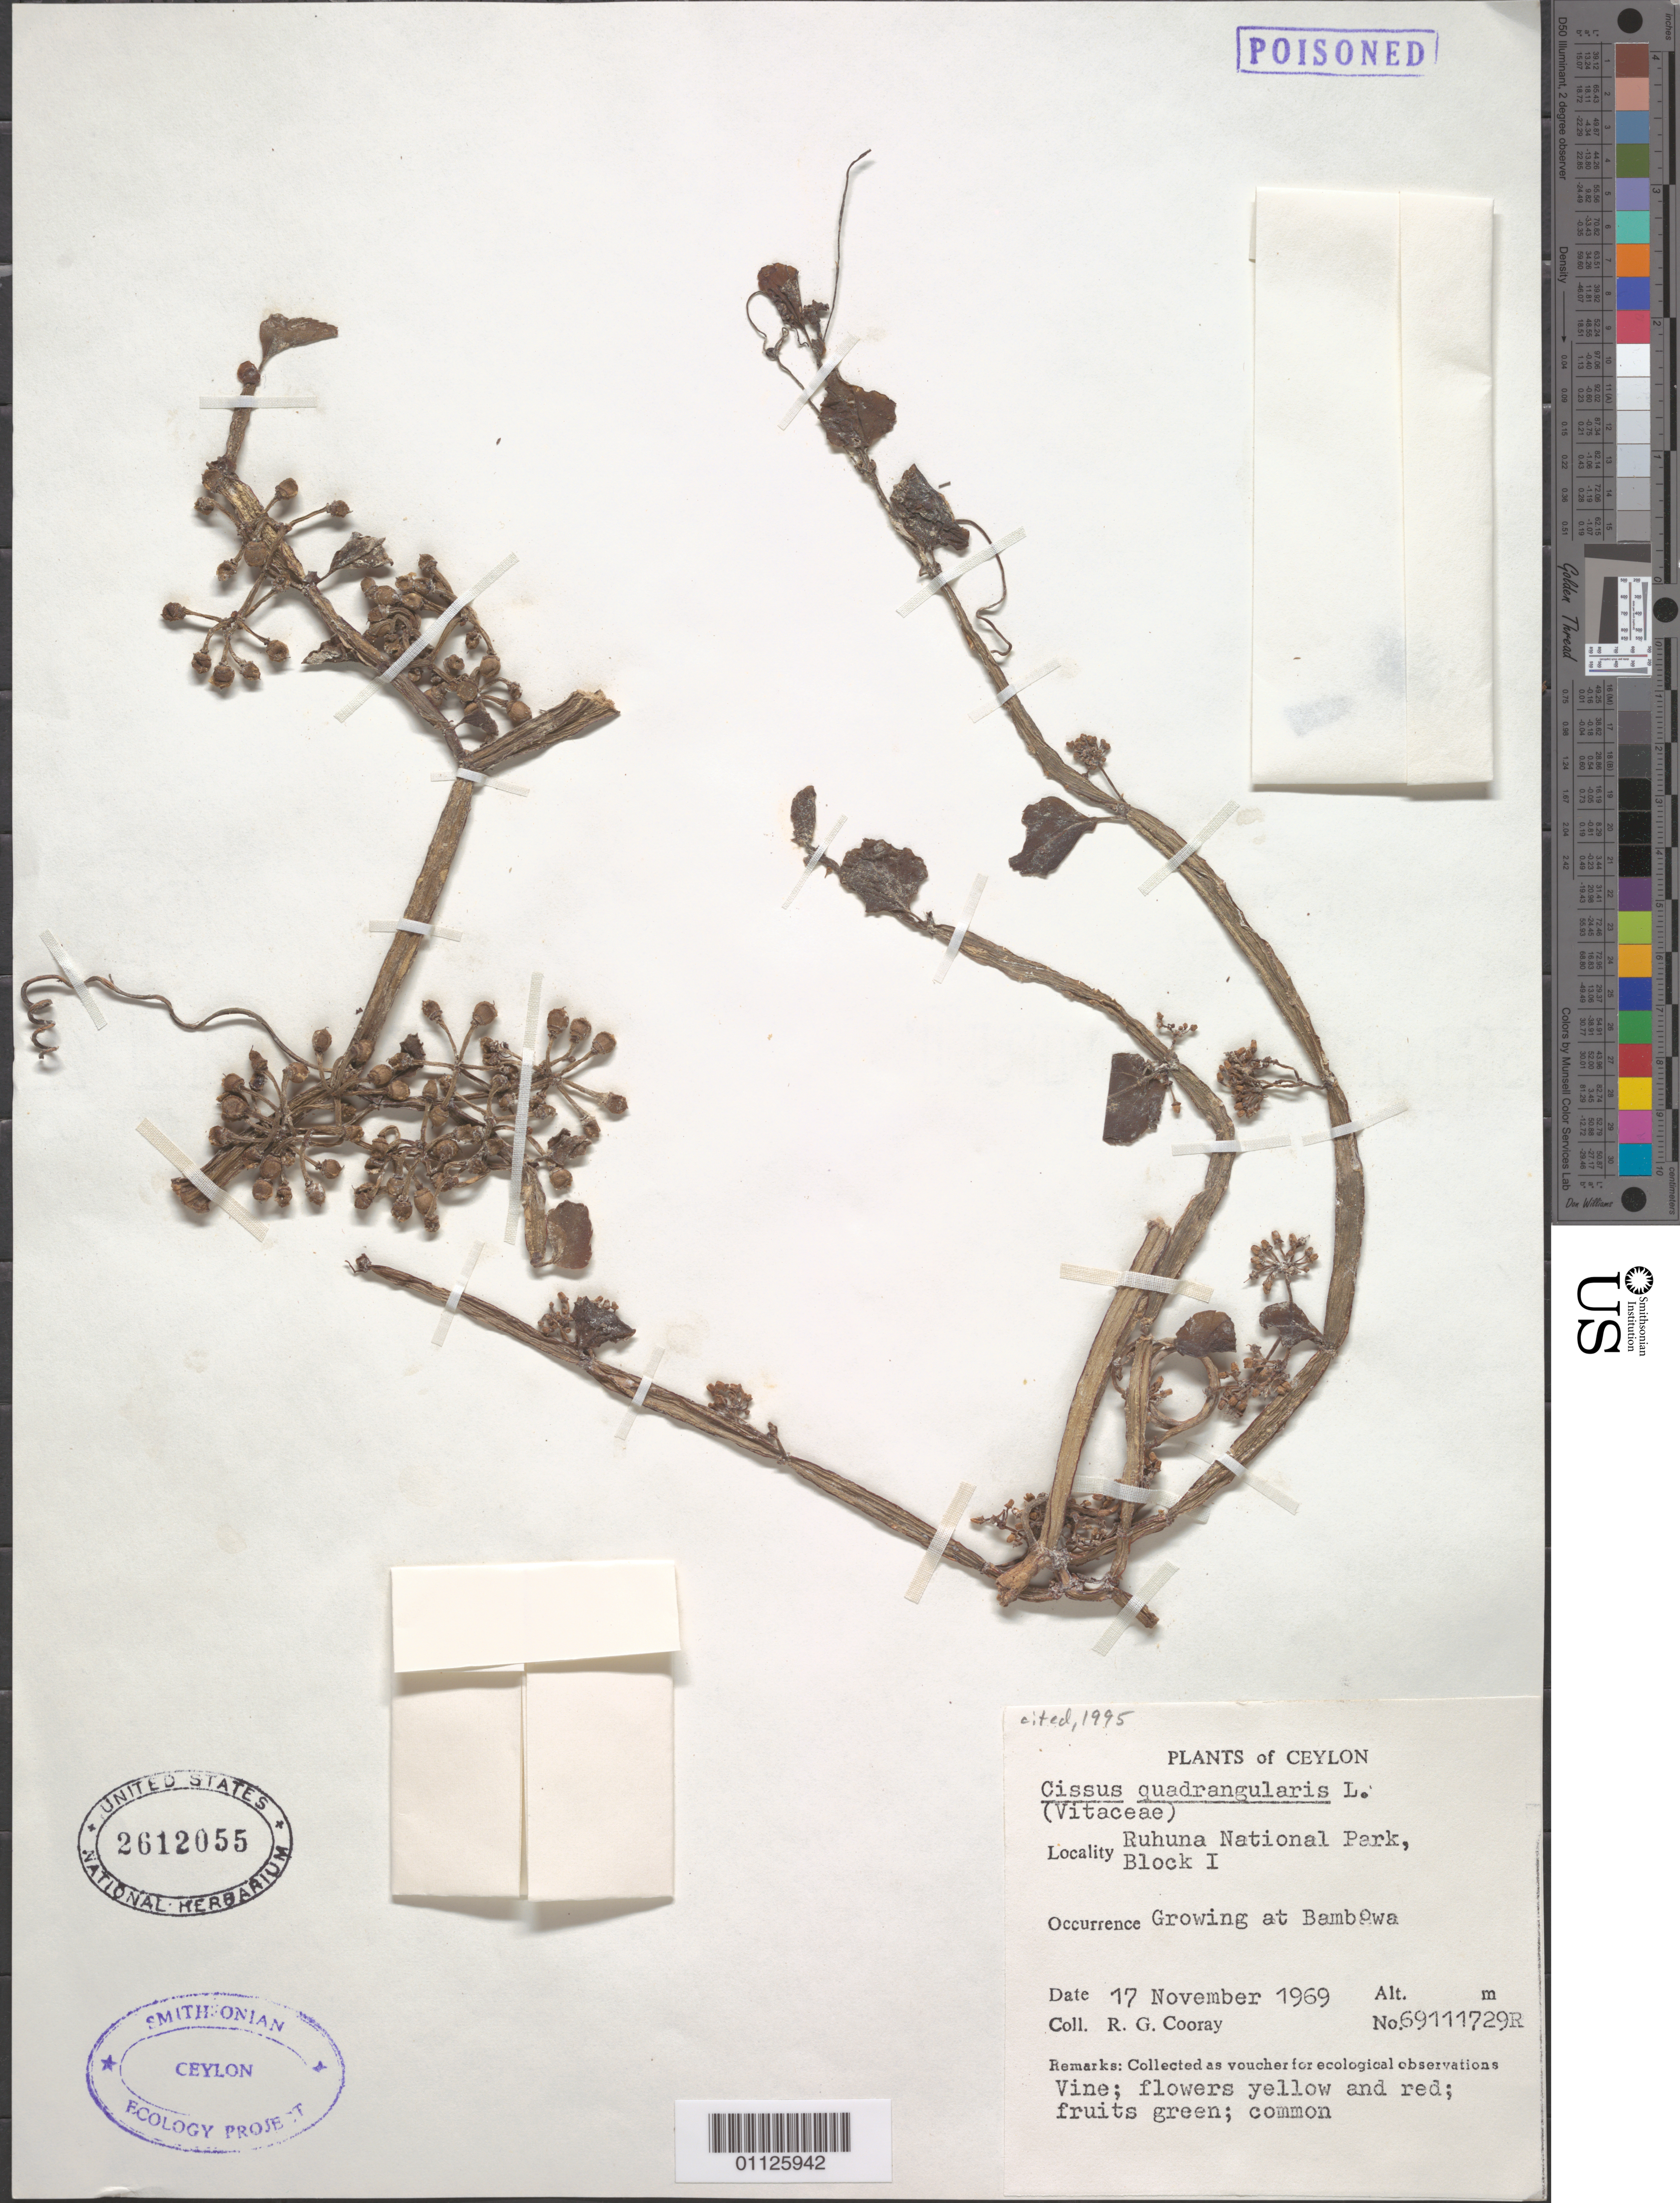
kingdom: Plantae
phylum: Tracheophyta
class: Magnoliopsida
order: Vitales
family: Vitaceae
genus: Cissus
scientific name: Cissus quadrangularis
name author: L.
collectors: R. Cooray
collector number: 69111729 R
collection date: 1969-11-17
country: Sri Lanka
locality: Ruhuna National Park, Block 1.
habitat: Vine.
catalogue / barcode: US 2612055